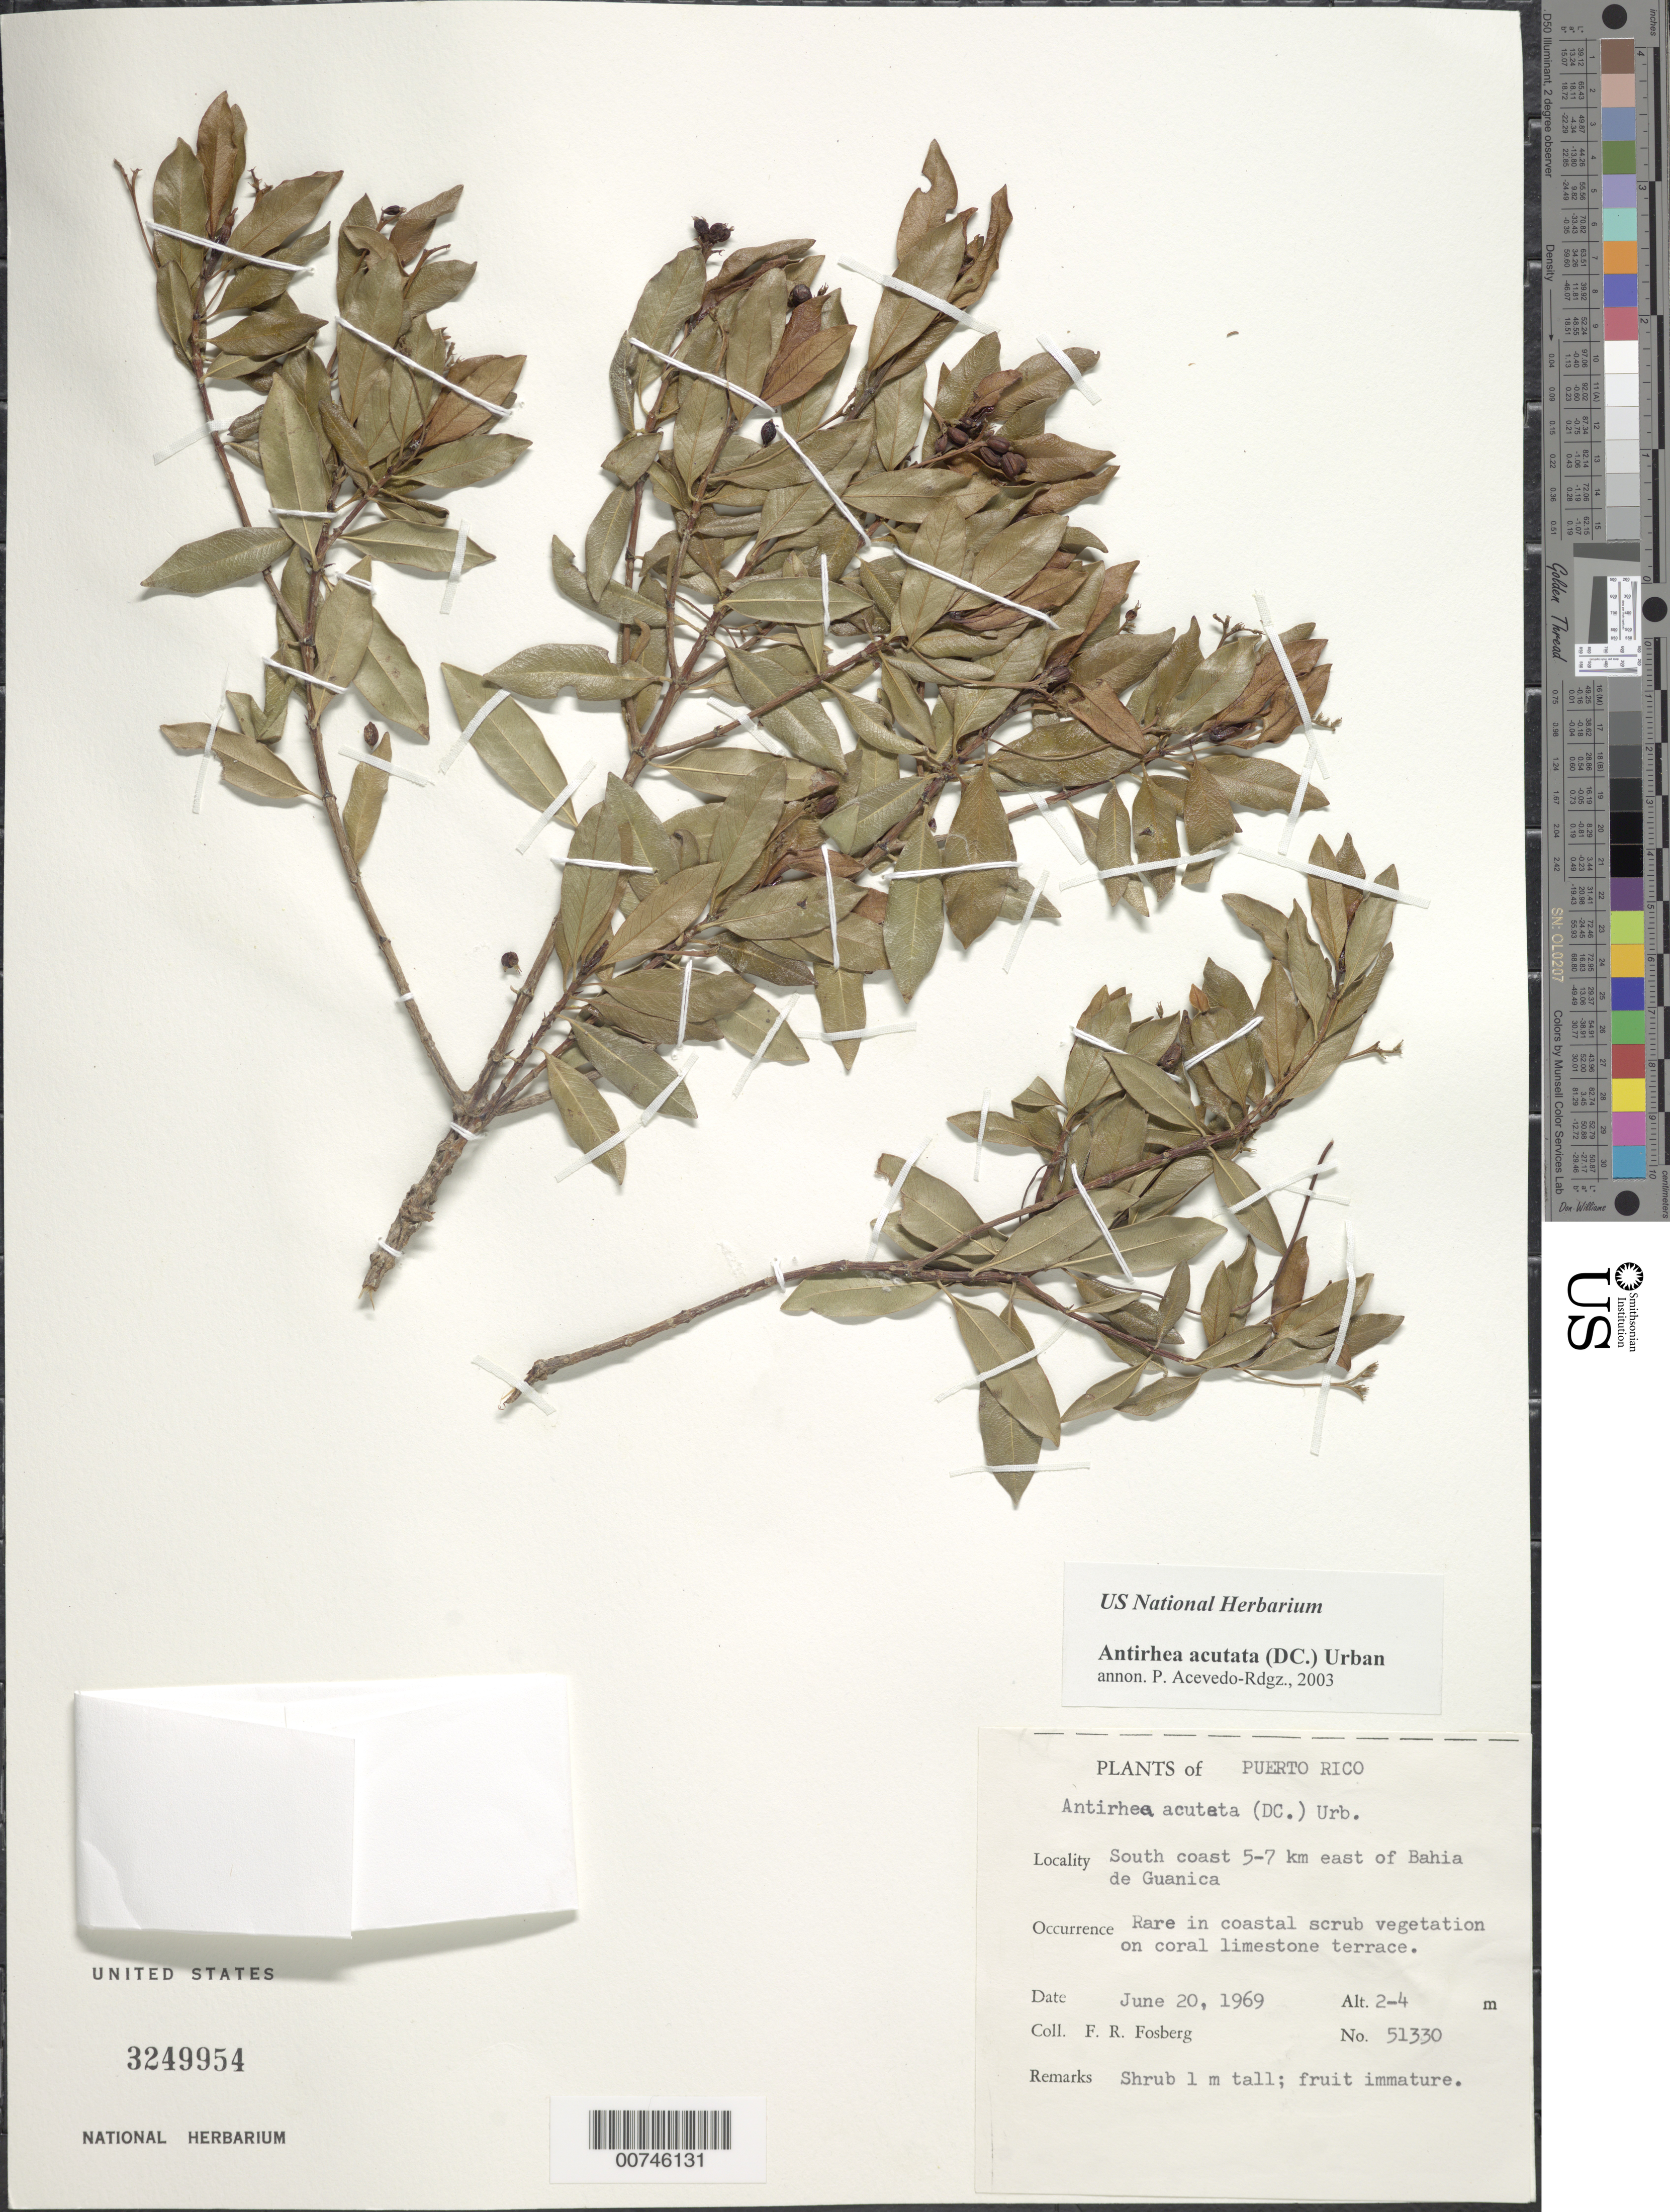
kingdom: Plantae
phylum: Tracheophyta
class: Magnoliopsida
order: Gentianales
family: Rubiaceae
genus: Stenostomum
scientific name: Stenostomum acutatum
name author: DC.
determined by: Acevedo-Rodríguez, P., (BOT), Smithsonian Institution - National Museum of Natural History (UNITED STATES)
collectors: F. R. Fosberg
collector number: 51330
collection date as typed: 20 Jun 1969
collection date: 1969-06-20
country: Puerto Rico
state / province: Guánica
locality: South coast 5-7 km east of Bahia de Guanica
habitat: Rare in coastal scrub vegetation on coral limestone terrace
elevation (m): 2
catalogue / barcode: US 3249954